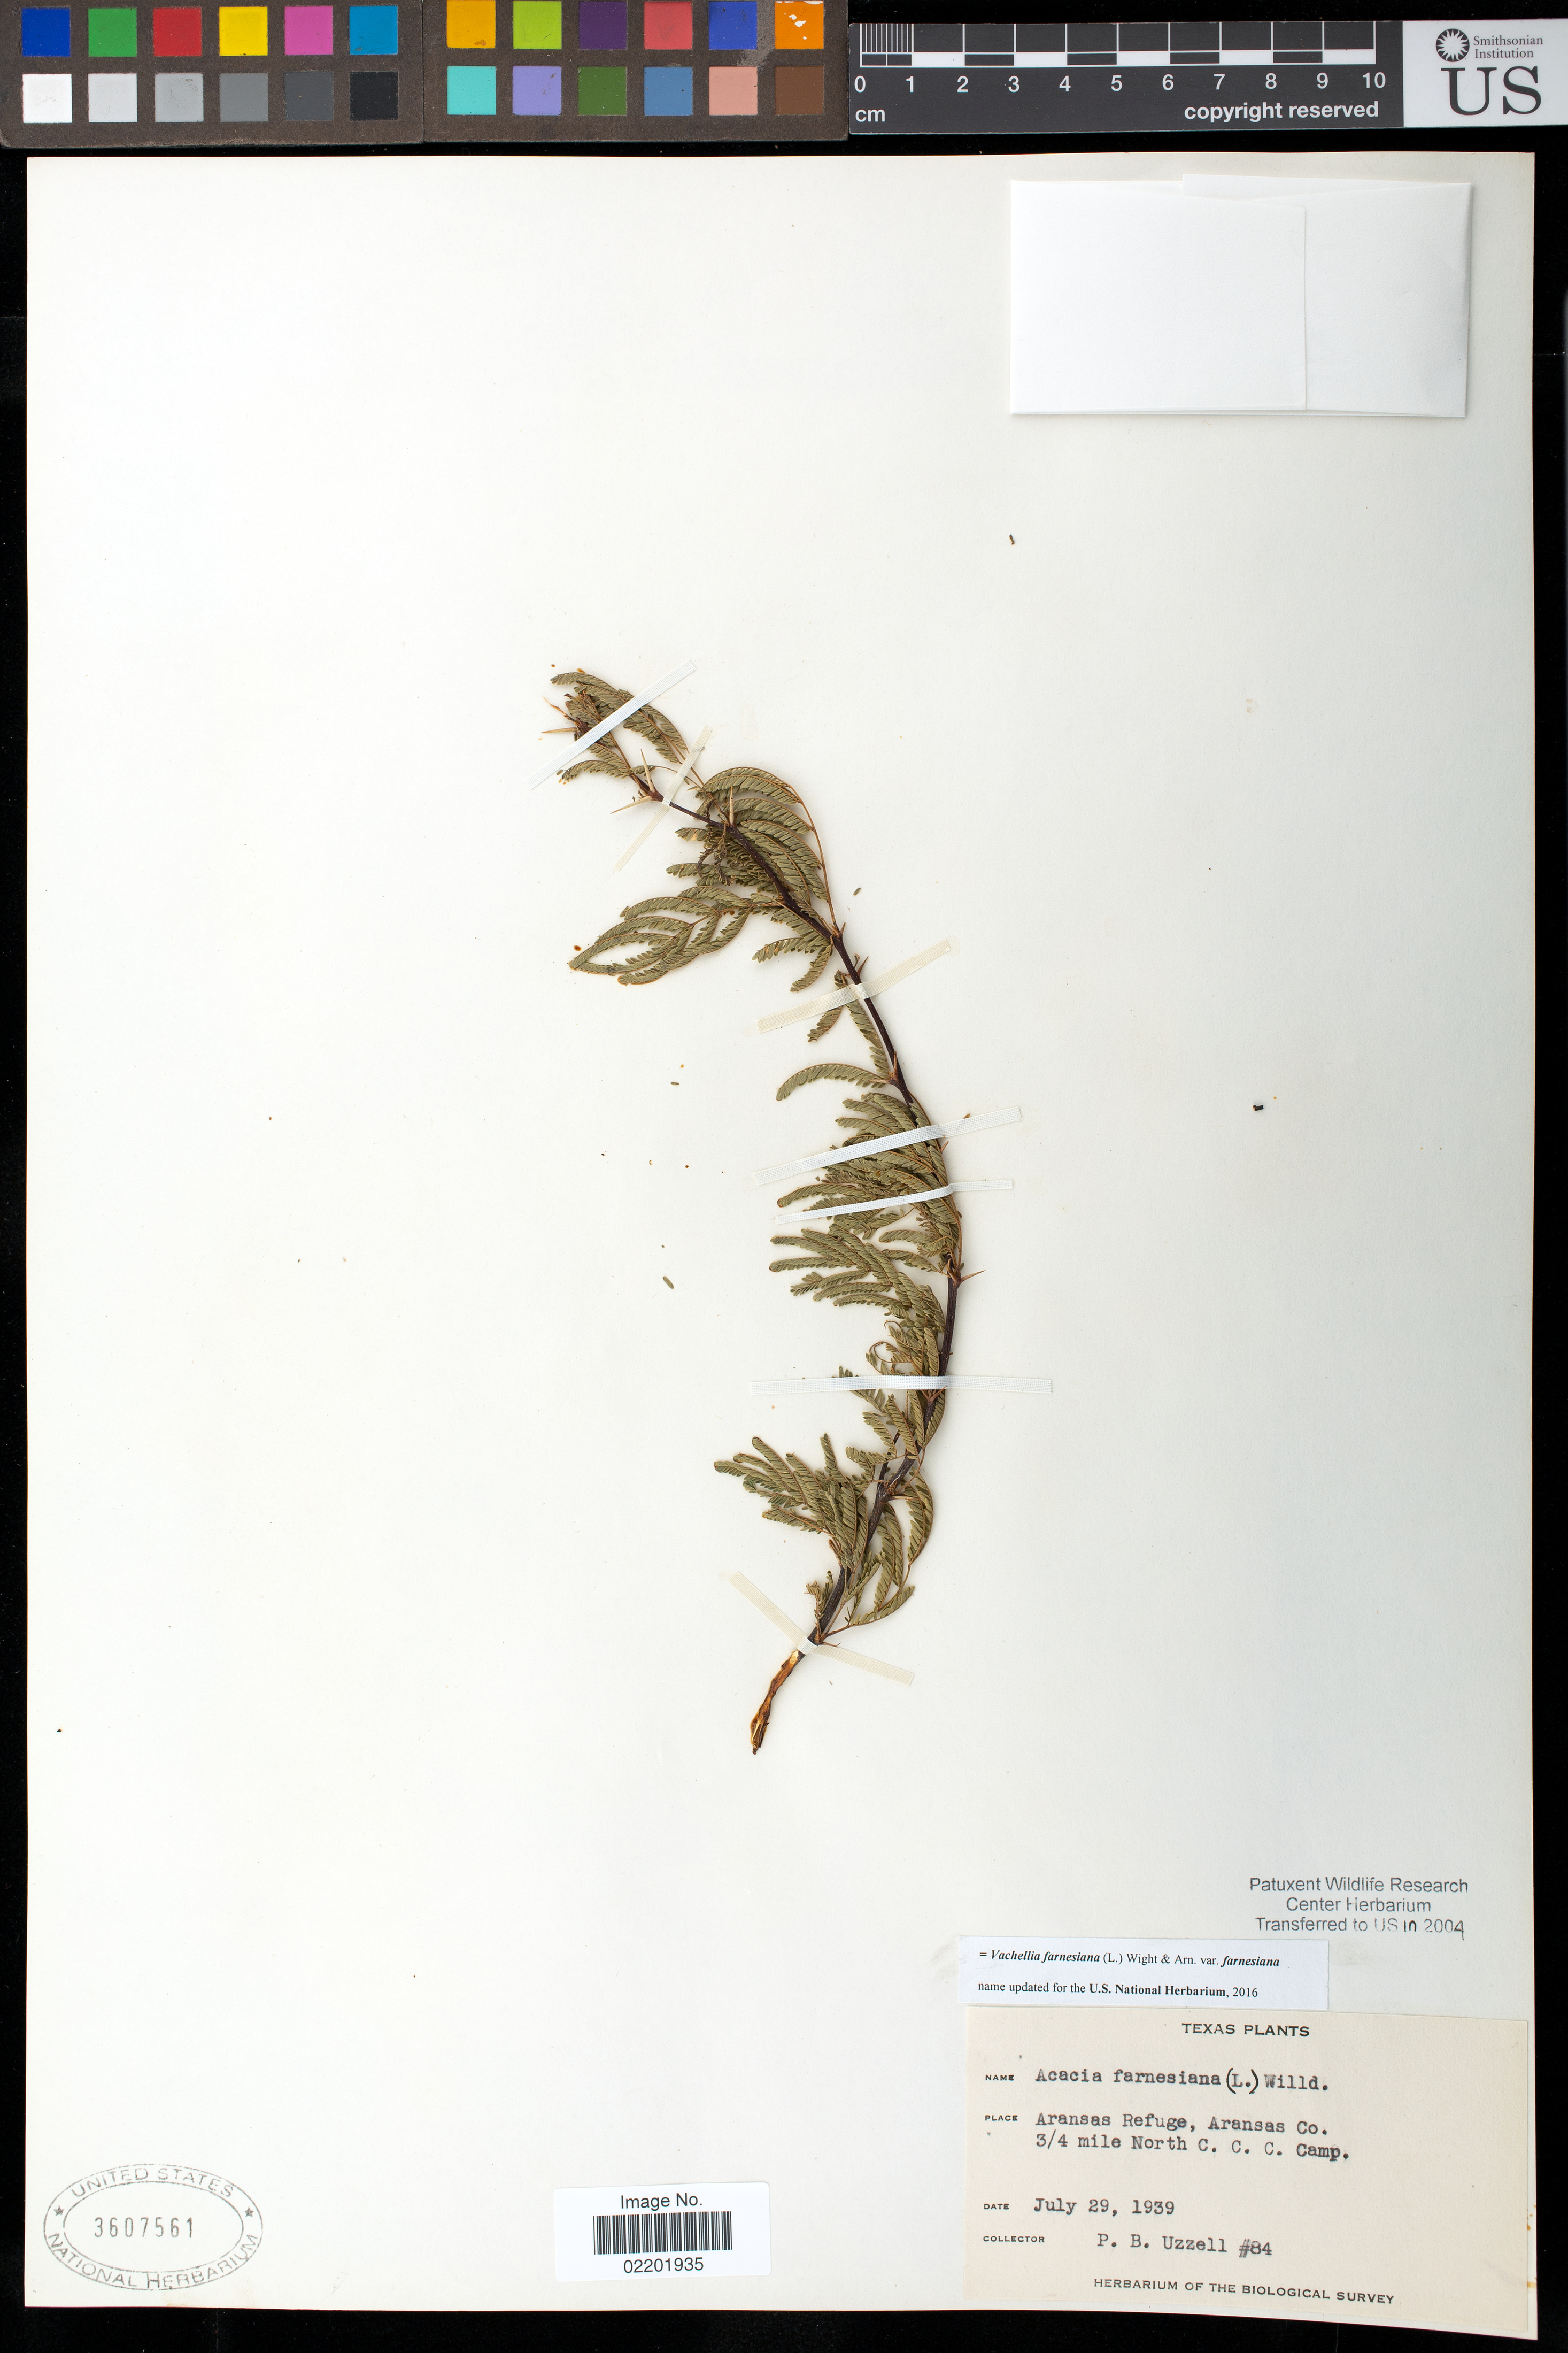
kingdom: Plantae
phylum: Tracheophyta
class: Magnoliopsida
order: Fabales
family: Fabaceae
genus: Vachellia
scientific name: Vachellia farnesiana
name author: (L.) Wight & Arn.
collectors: P. Uzzell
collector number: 84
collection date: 1939-07-29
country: United States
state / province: Texas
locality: Aransas Refuge, Aransas Co., 3/4 mile North C. C. C. Camp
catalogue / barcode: US 3607561